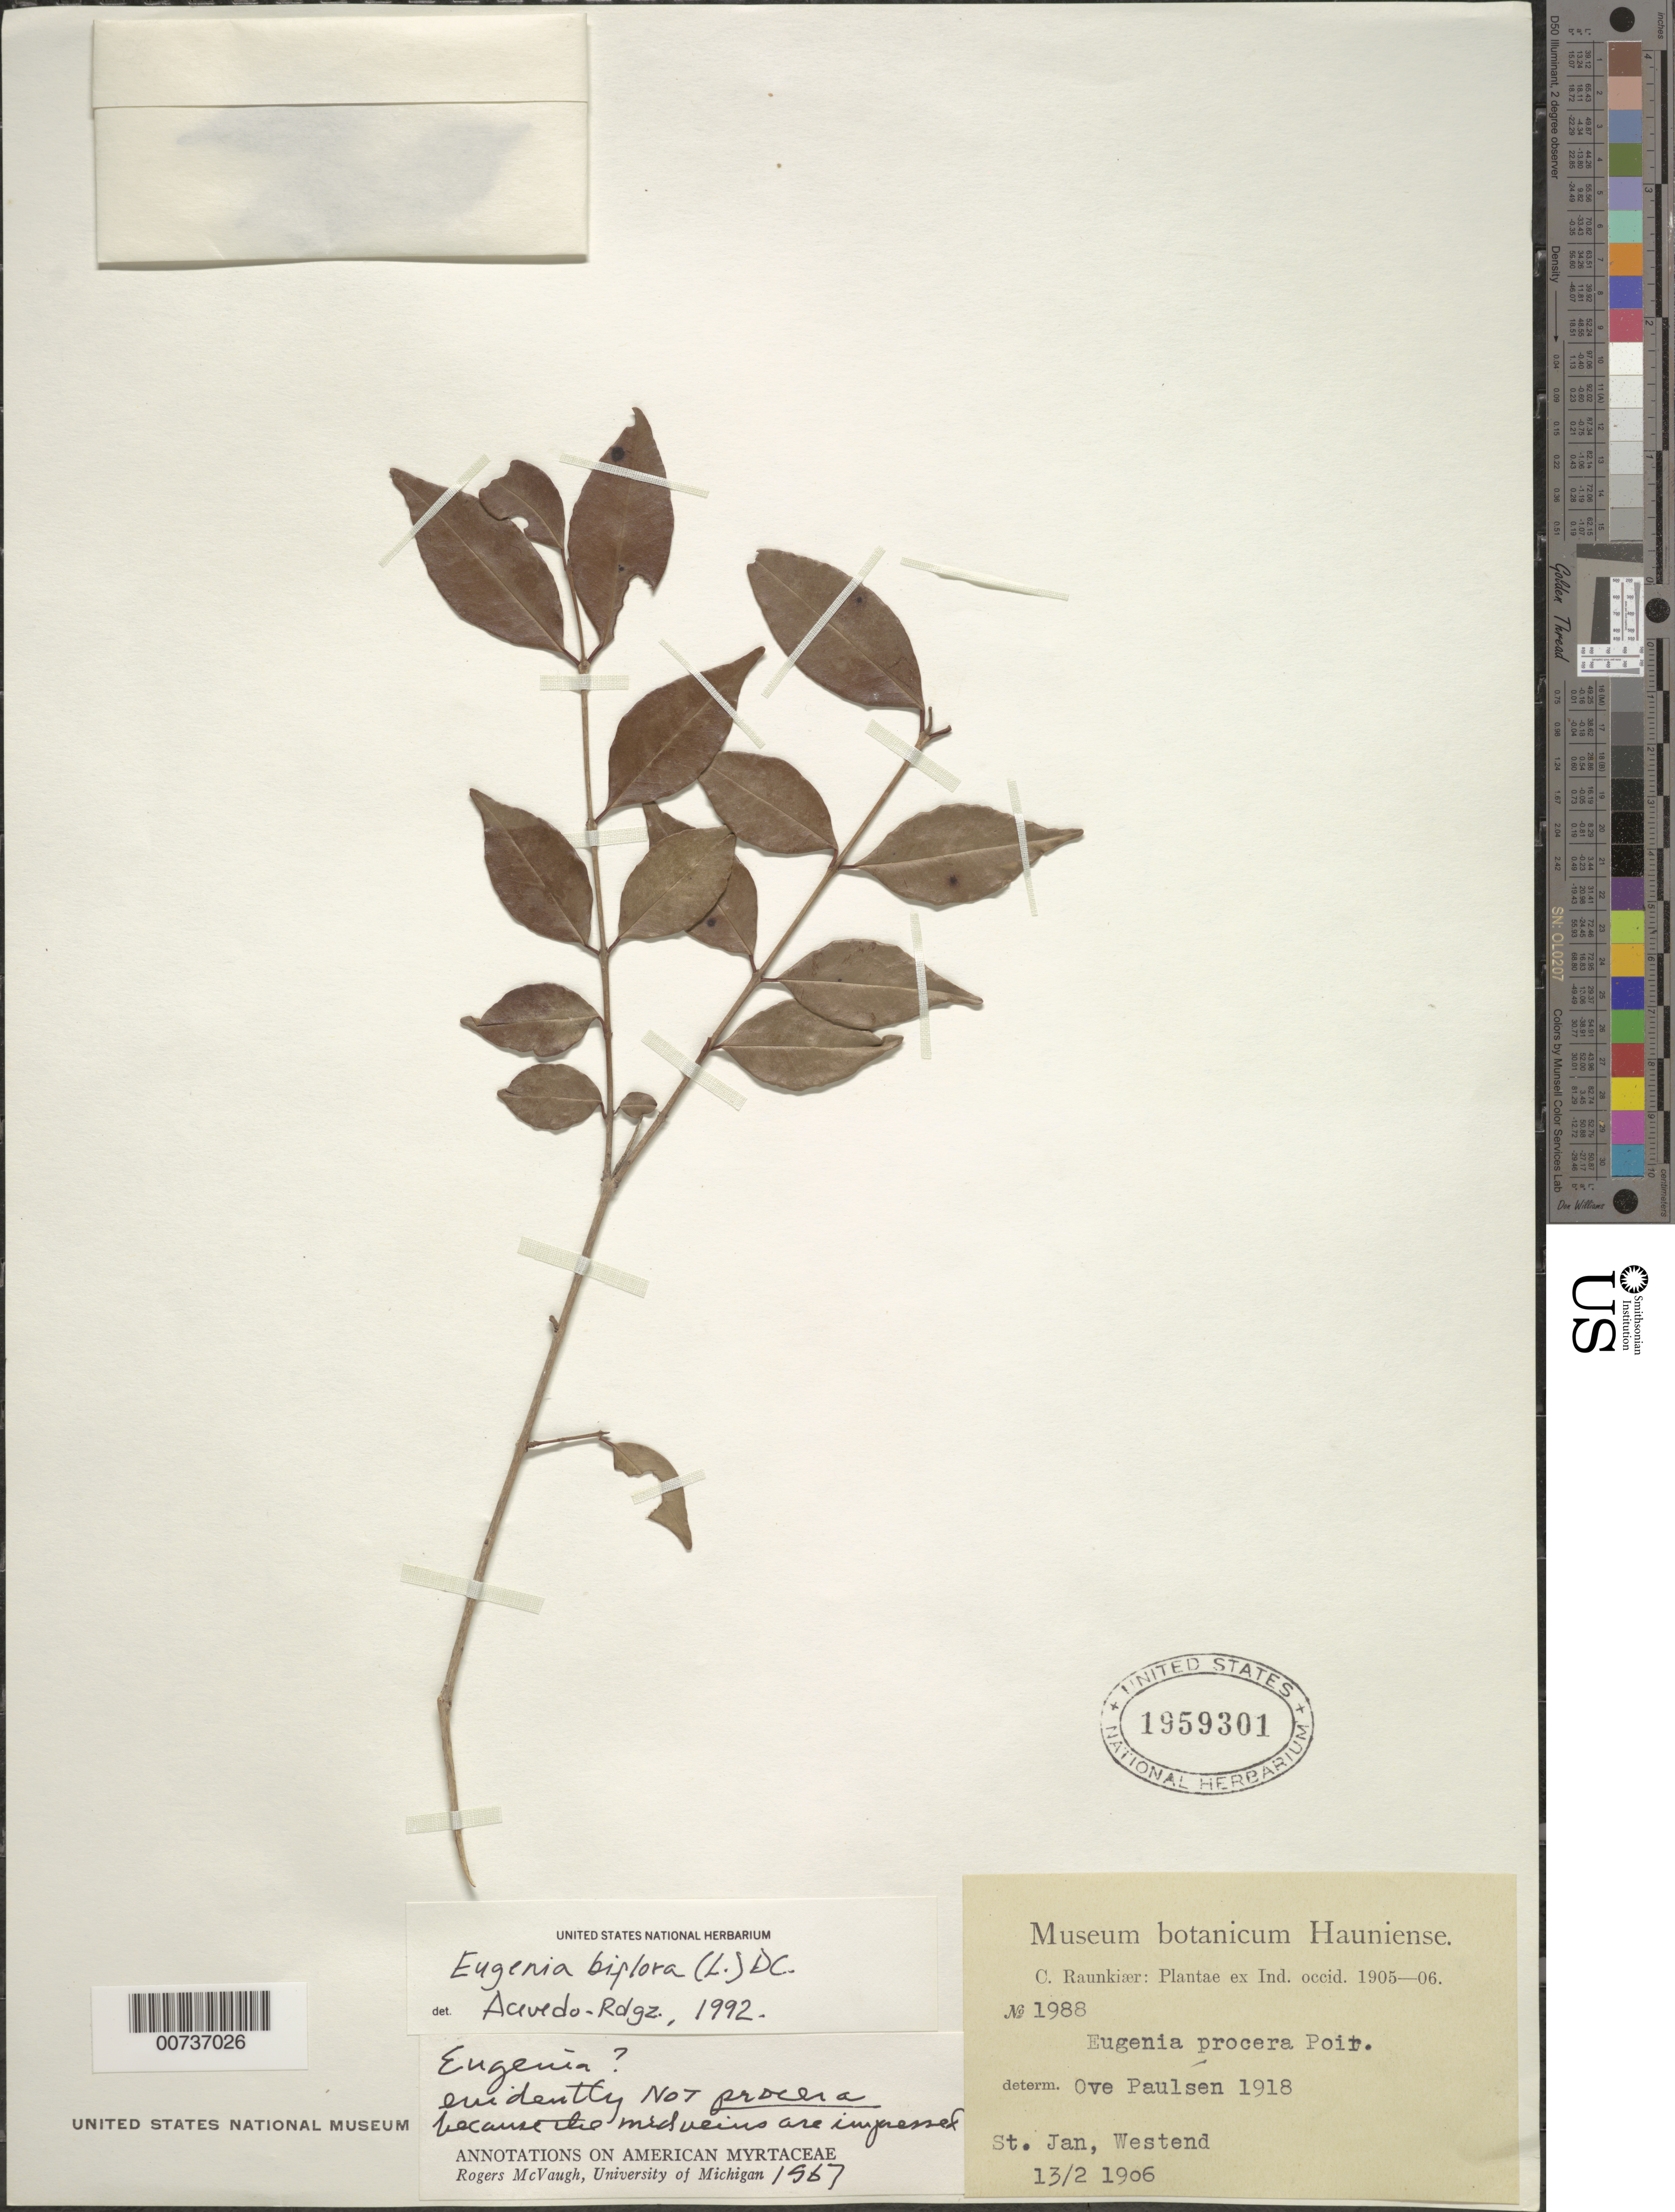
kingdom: Plantae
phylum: Tracheophyta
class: Magnoliopsida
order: Myrtales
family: Myrtaceae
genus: Eugenia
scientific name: Eugenia biflora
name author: (L.) DC.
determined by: Acevedo-Rodríguez, P., (BOT), Smithsonian Institution - National Museum of Natural History (UNITED STATES)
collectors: C. Raunkiær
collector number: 1988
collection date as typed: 13 Feb 1906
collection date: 1906-02-13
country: U.S. Virgin Islands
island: St. John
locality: West end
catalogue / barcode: US 1959301